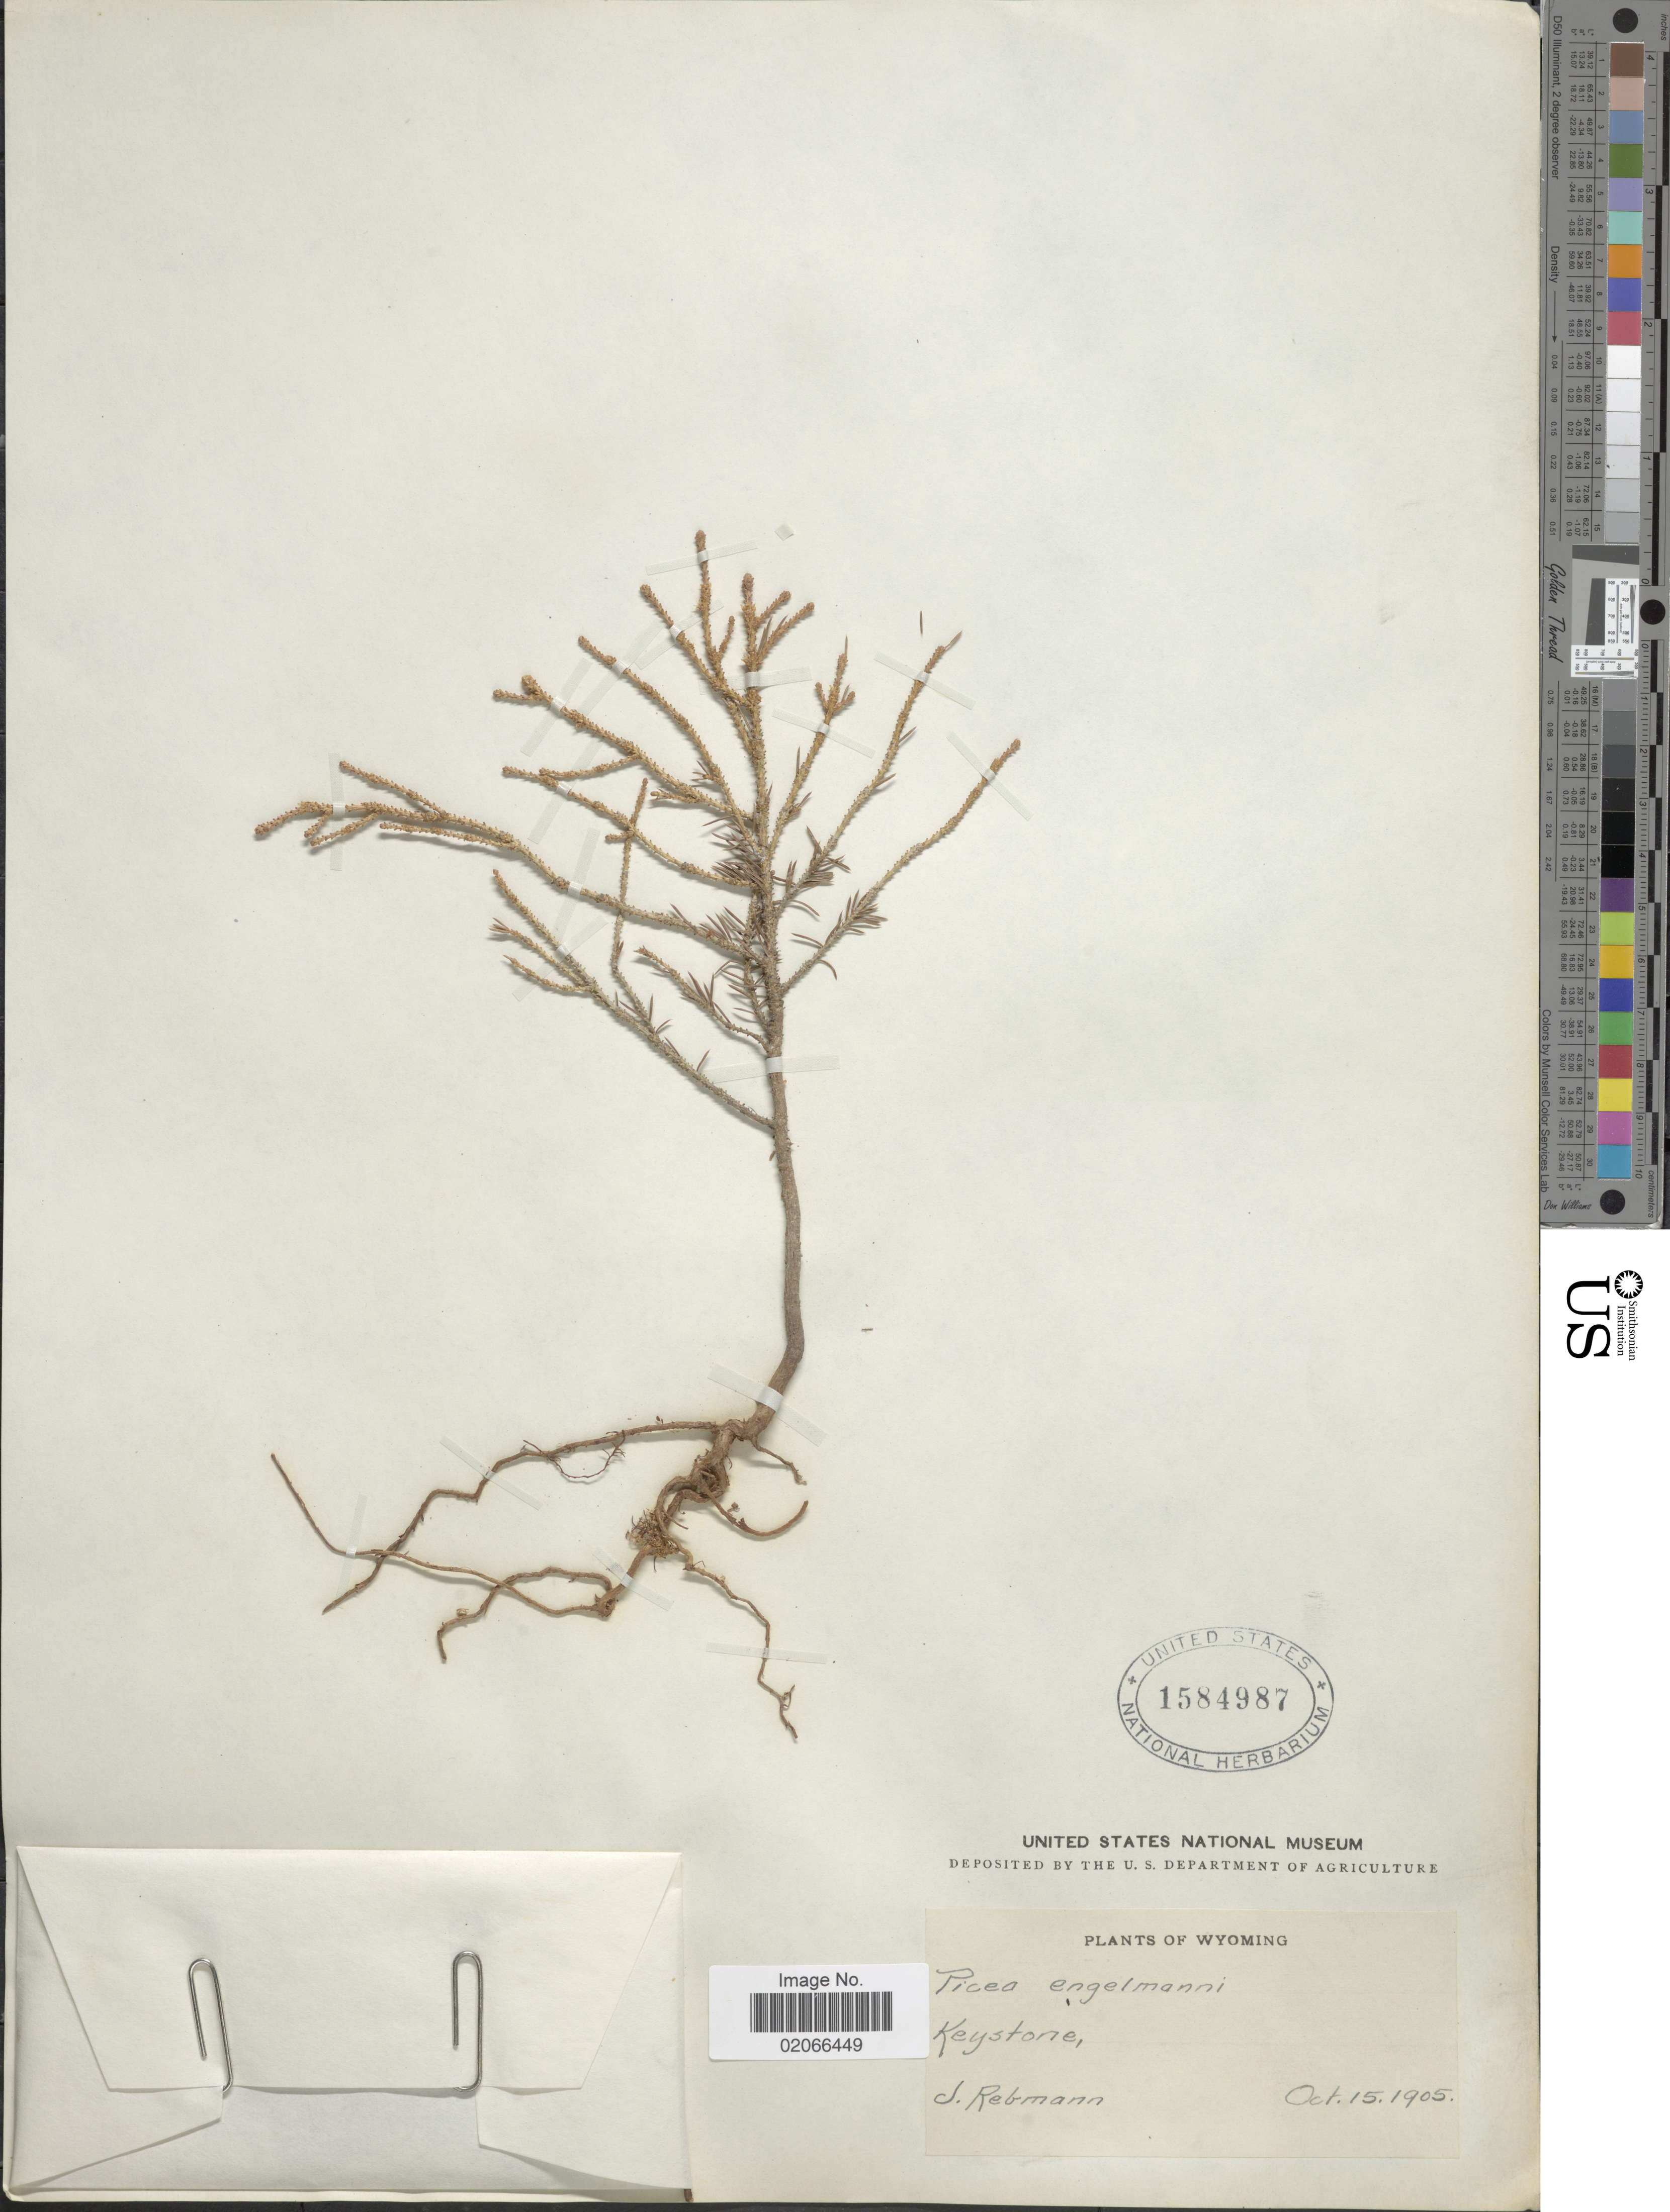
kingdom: Plantae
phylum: Tracheophyta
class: Pinopsida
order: Pinales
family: Pinaceae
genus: Picea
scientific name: Picea engelmannii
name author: Parry ex Engelm.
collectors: J. Rebmann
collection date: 1905-10-15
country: United States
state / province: Wyoming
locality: Keystone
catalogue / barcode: US 1584987